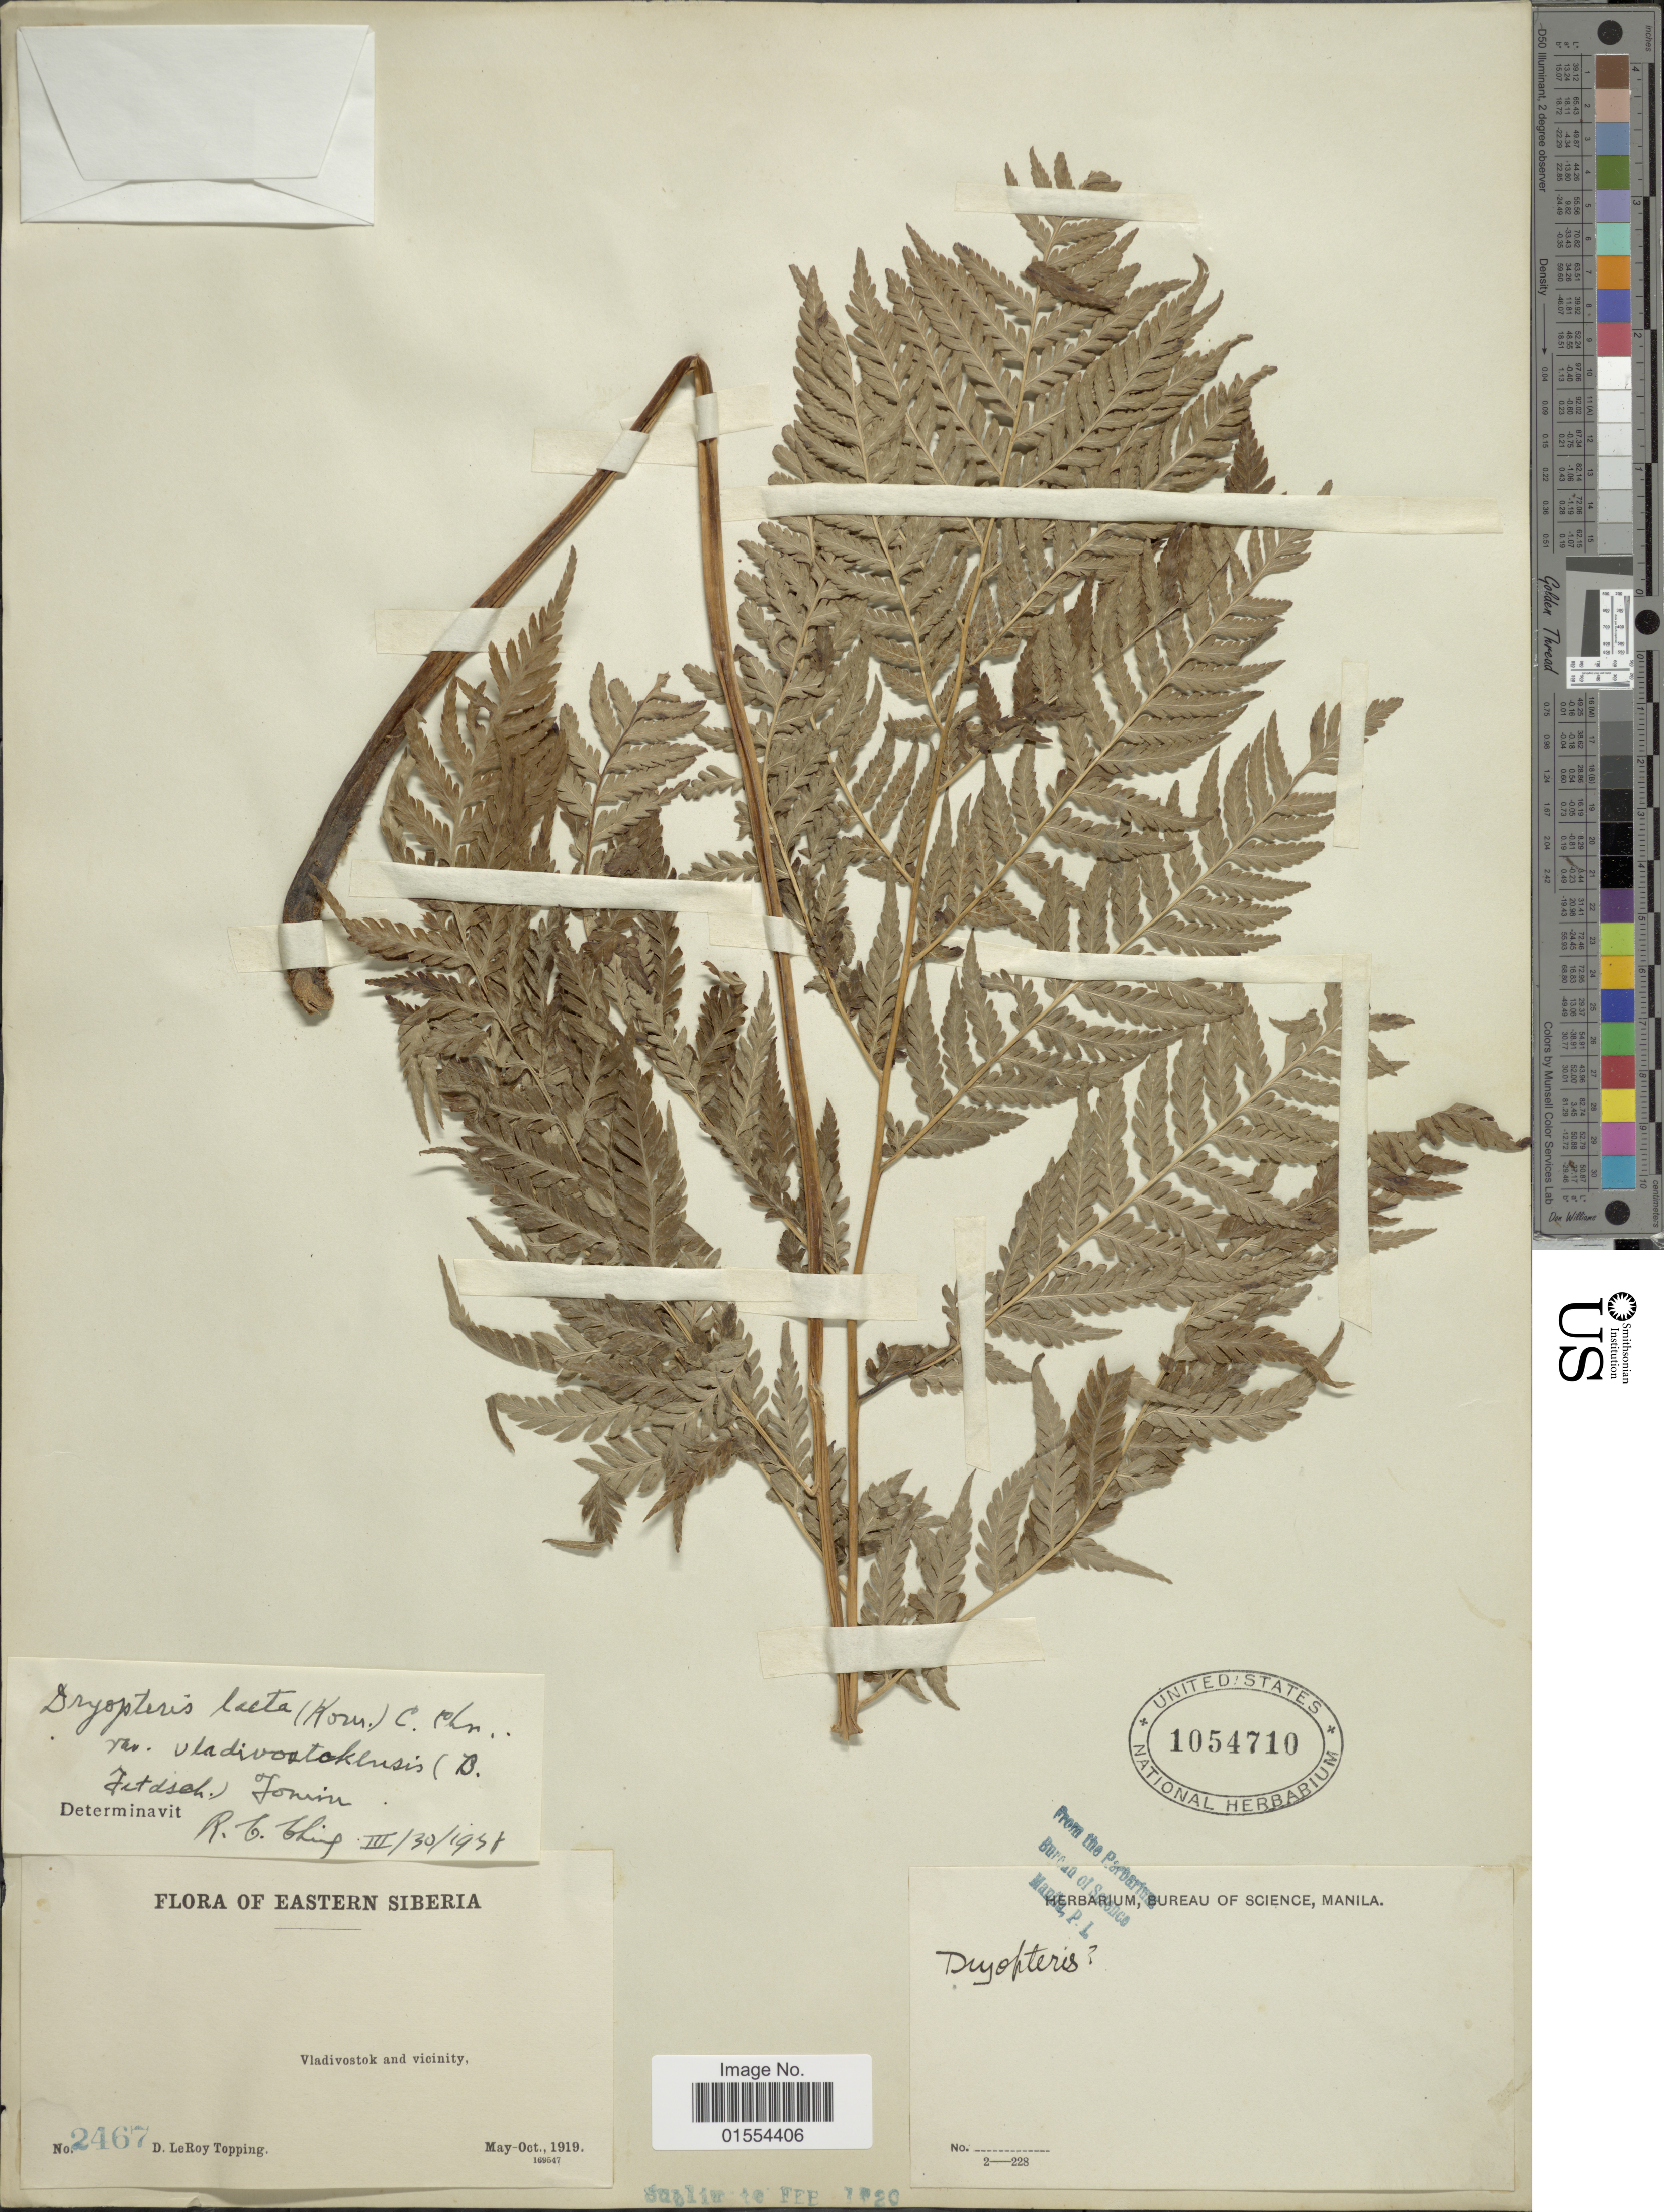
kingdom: Plantae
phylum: Tracheophyta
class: Polypodiopsida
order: Polypodiales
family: Dryopteridaceae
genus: Dryopteris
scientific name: Dryopteris laeta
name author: (Kom.) C. Chr.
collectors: D. L. Topping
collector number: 2467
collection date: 1919-05/1919-10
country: Russian Federation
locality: Eastern Siberia. Vladivostok and vicinity.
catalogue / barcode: US 1054710